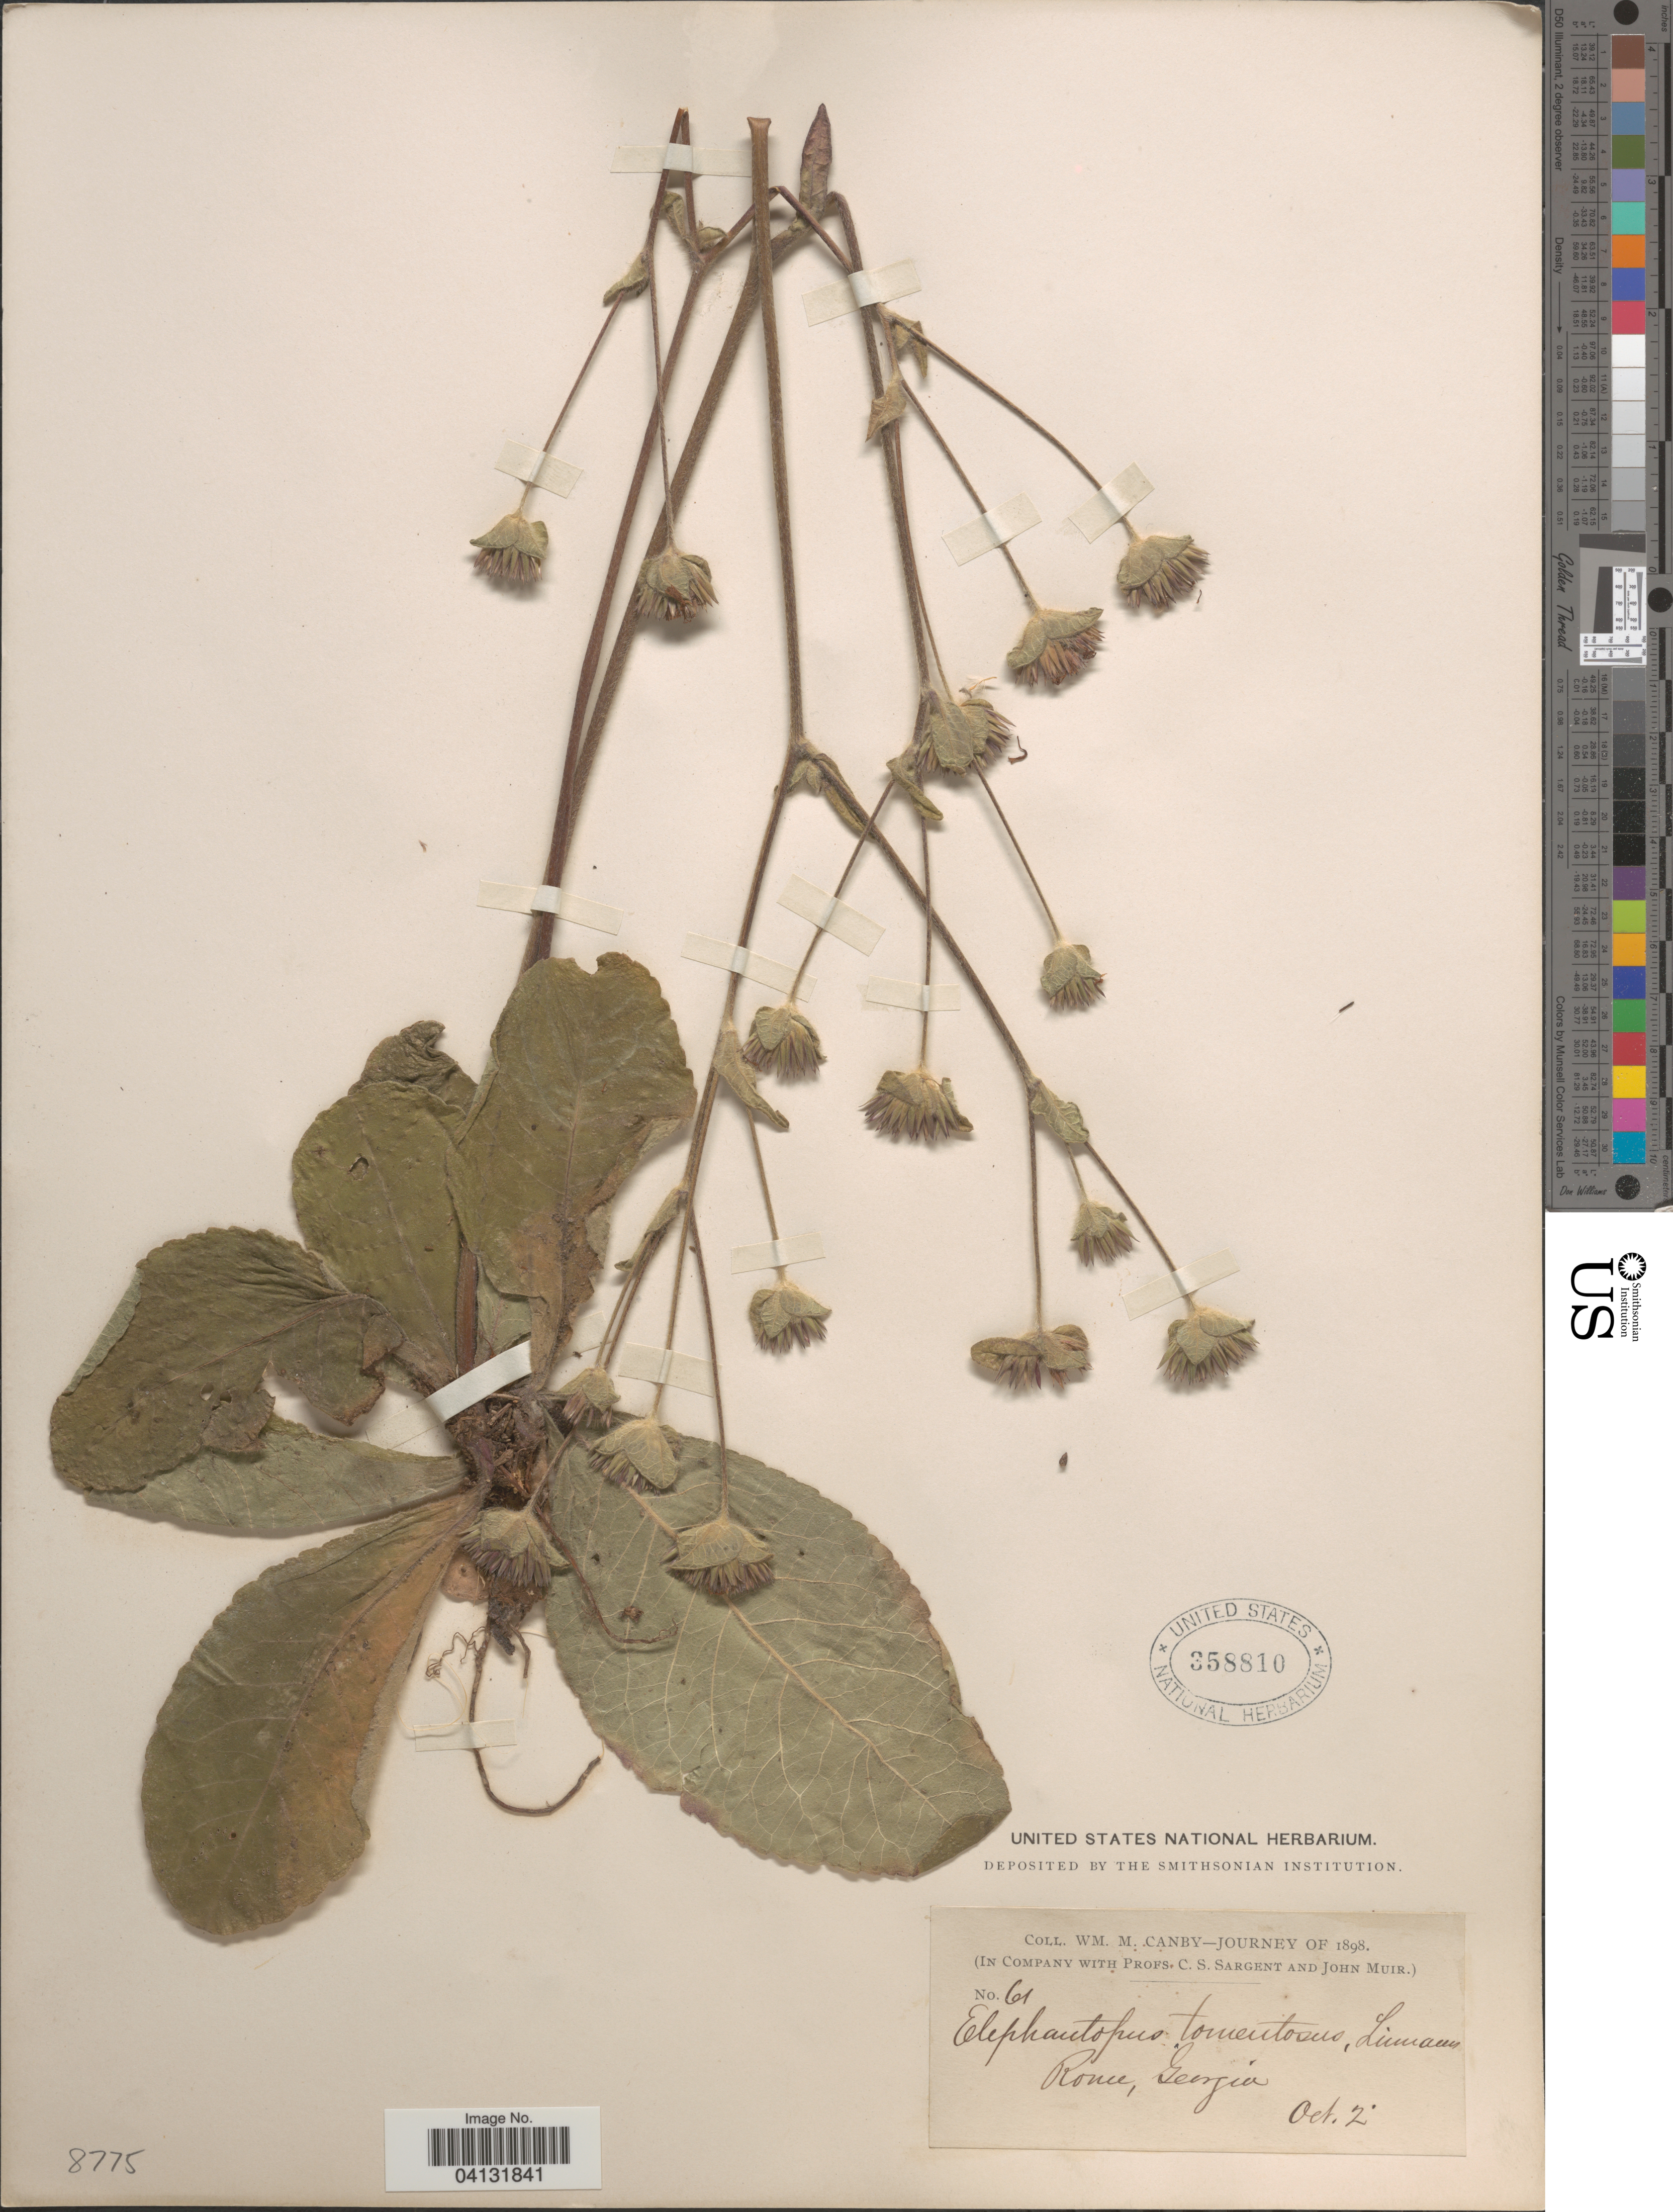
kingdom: Plantae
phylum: Tracheophyta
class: Magnoliopsida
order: Asterales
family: Asteraceae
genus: Elephantopus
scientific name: Elephantopus tomentosus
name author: L.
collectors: W. M. Canby, C. S. Sargent & J. Muir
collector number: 61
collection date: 1898-10-02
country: United States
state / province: Georgia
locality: Ronce.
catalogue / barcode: US 358810